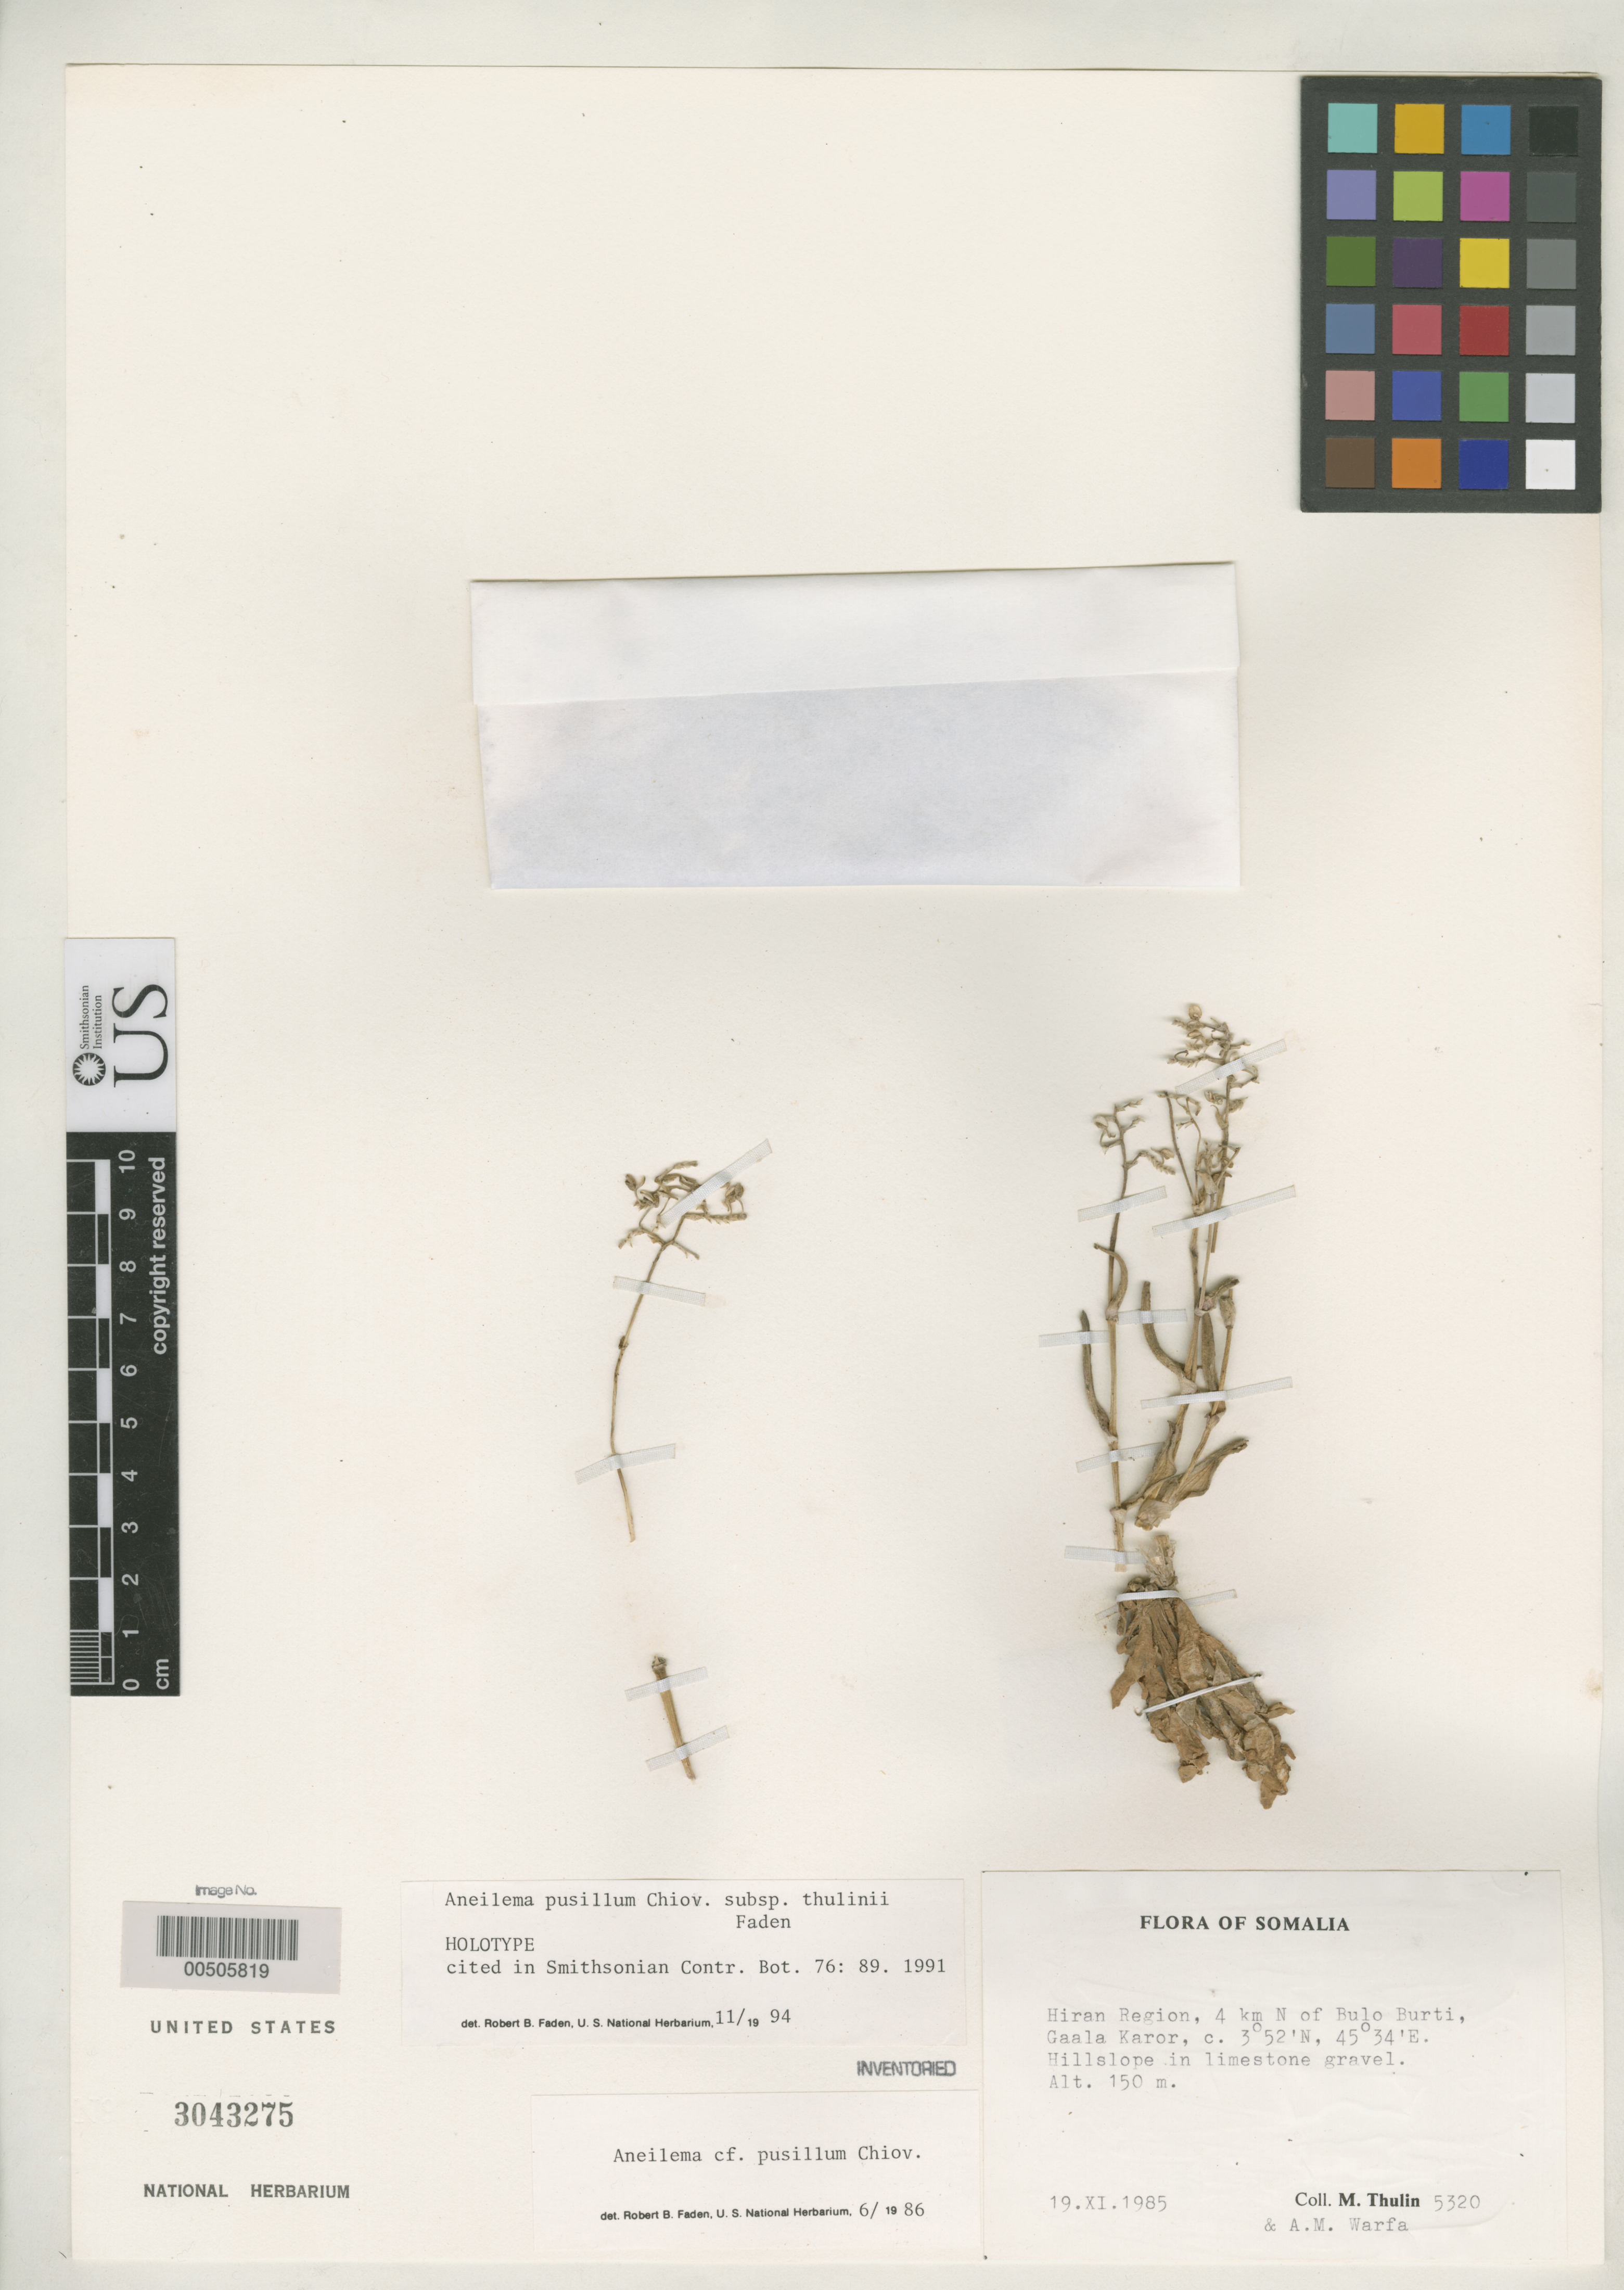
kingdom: Plantae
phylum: Tracheophyta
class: Liliopsida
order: Commelinales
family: Commelinaceae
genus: Aneilema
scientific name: Aneilema pusillum subsp. thulinii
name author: Faden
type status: Holotype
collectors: M. Thulin & A. Warfa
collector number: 5320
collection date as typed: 19 Nov 1985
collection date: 1985-11-19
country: Somalia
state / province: Hiiraan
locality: N of Bulo Burti, Gaala Karor.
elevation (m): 150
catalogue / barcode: US 3043275